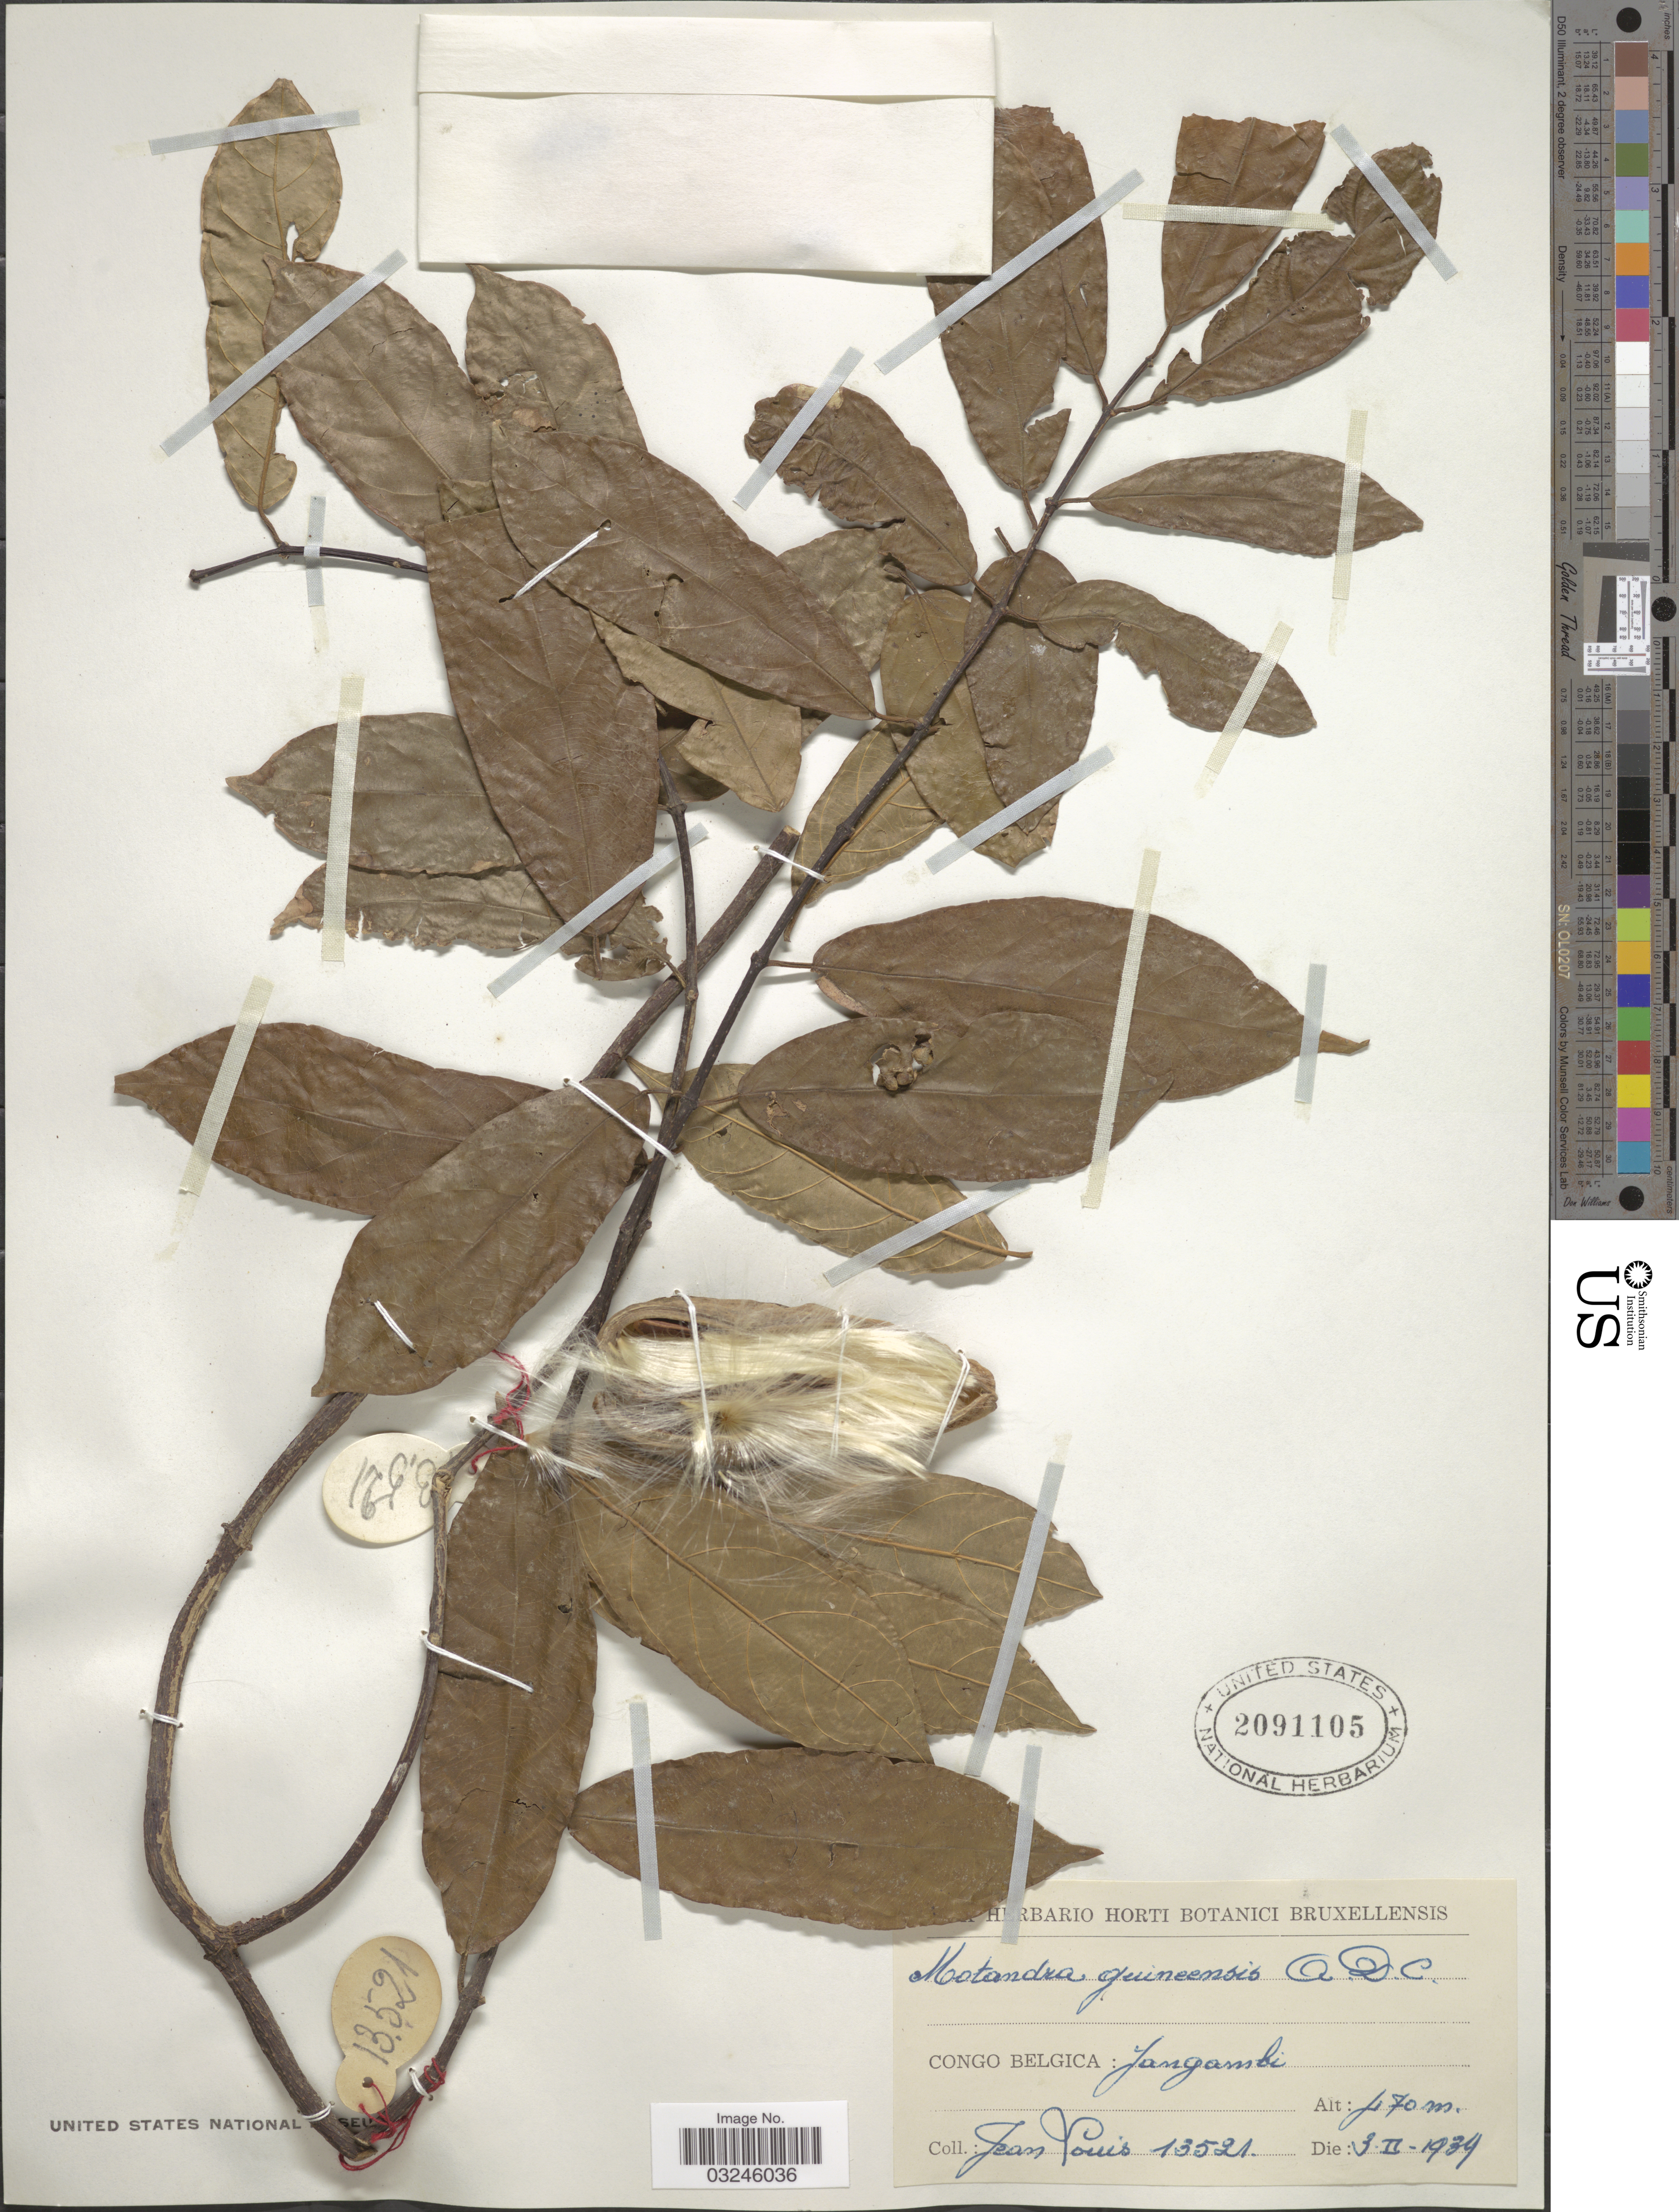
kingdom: Plantae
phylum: Tracheophyta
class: Magnoliopsida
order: Gentianales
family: Apocynaceae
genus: Motandra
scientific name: Motandra guineensis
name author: (Thonn.) A. DC.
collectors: J. Louis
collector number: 13521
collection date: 1939-02-03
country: Congo, Democratic Republic of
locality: Congo Belgica: Yangambi.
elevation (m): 470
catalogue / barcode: US 2091105